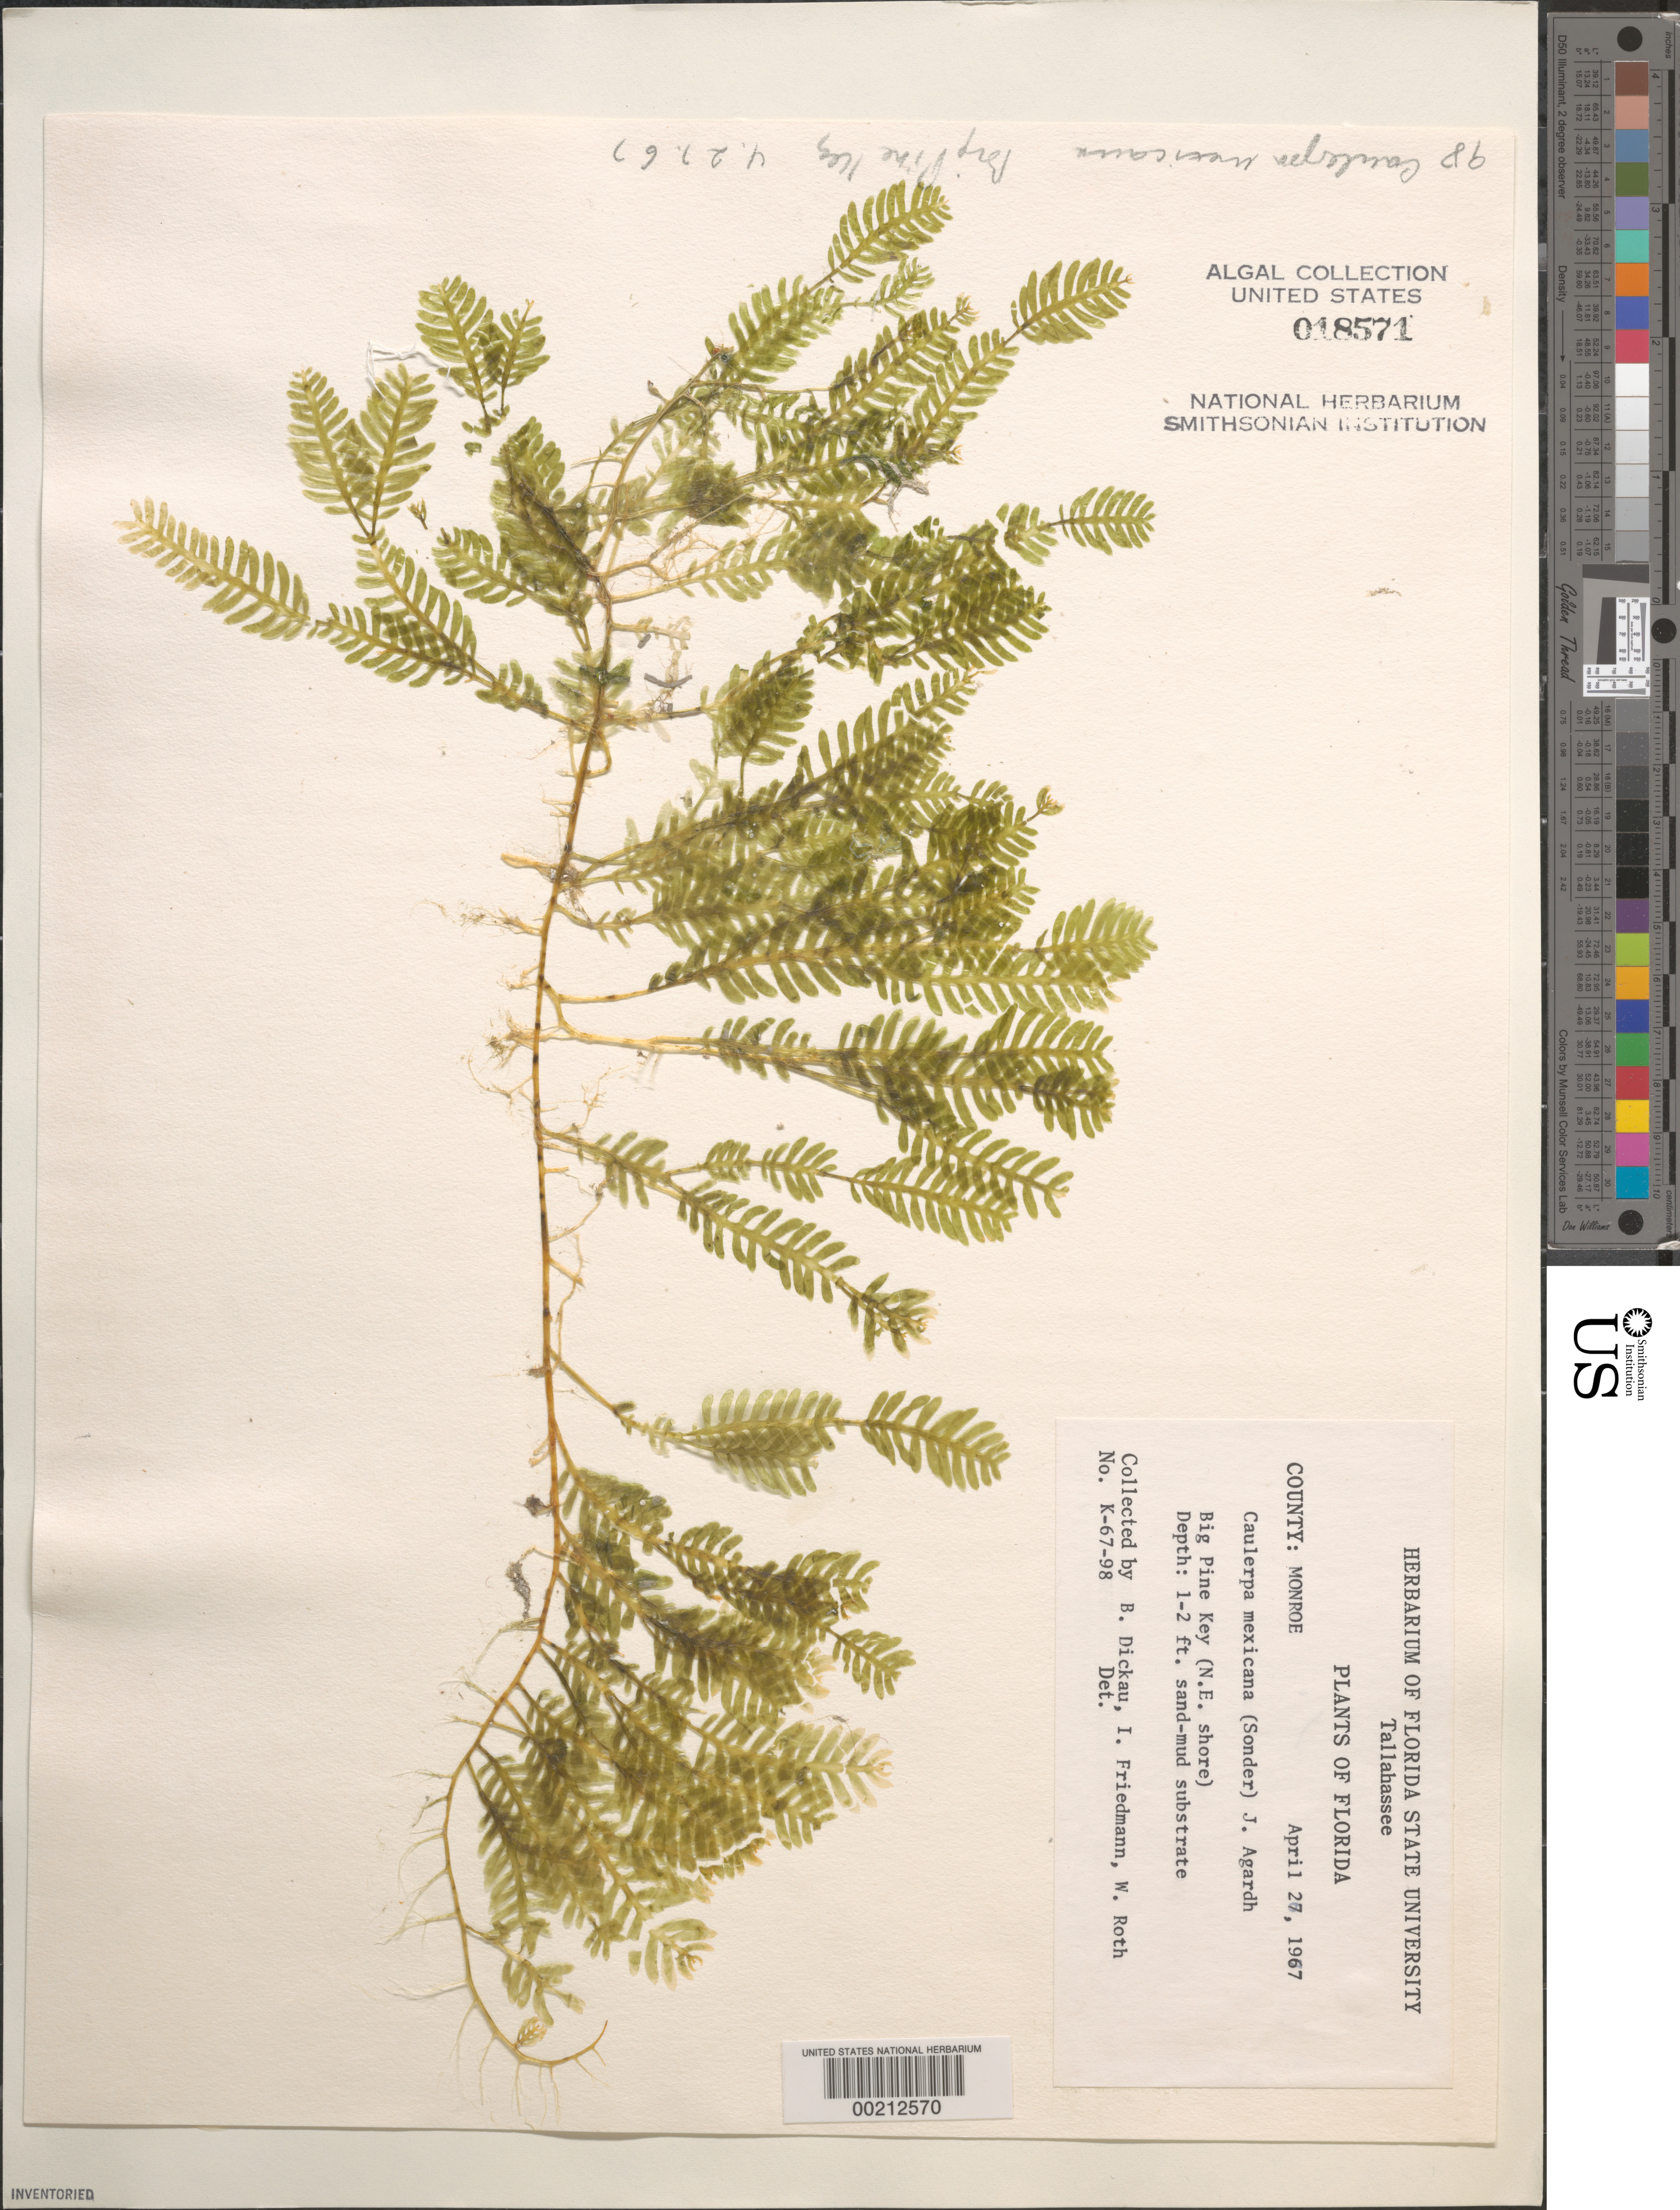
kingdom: Plantae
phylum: Chlorophyta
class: Ulvophyceae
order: Bryopsidales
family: Caulerpaceae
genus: Caulerpa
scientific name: Caulerpa mexicana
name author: Sond. ex Kütz.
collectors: B. Dickau, E. Friedmann & W. C. Roth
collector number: K-67-98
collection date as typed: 27 Apr 1967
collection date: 1967-04-27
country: United States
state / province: Florida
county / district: Monroe County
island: Big Pine Key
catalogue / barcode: US 18571